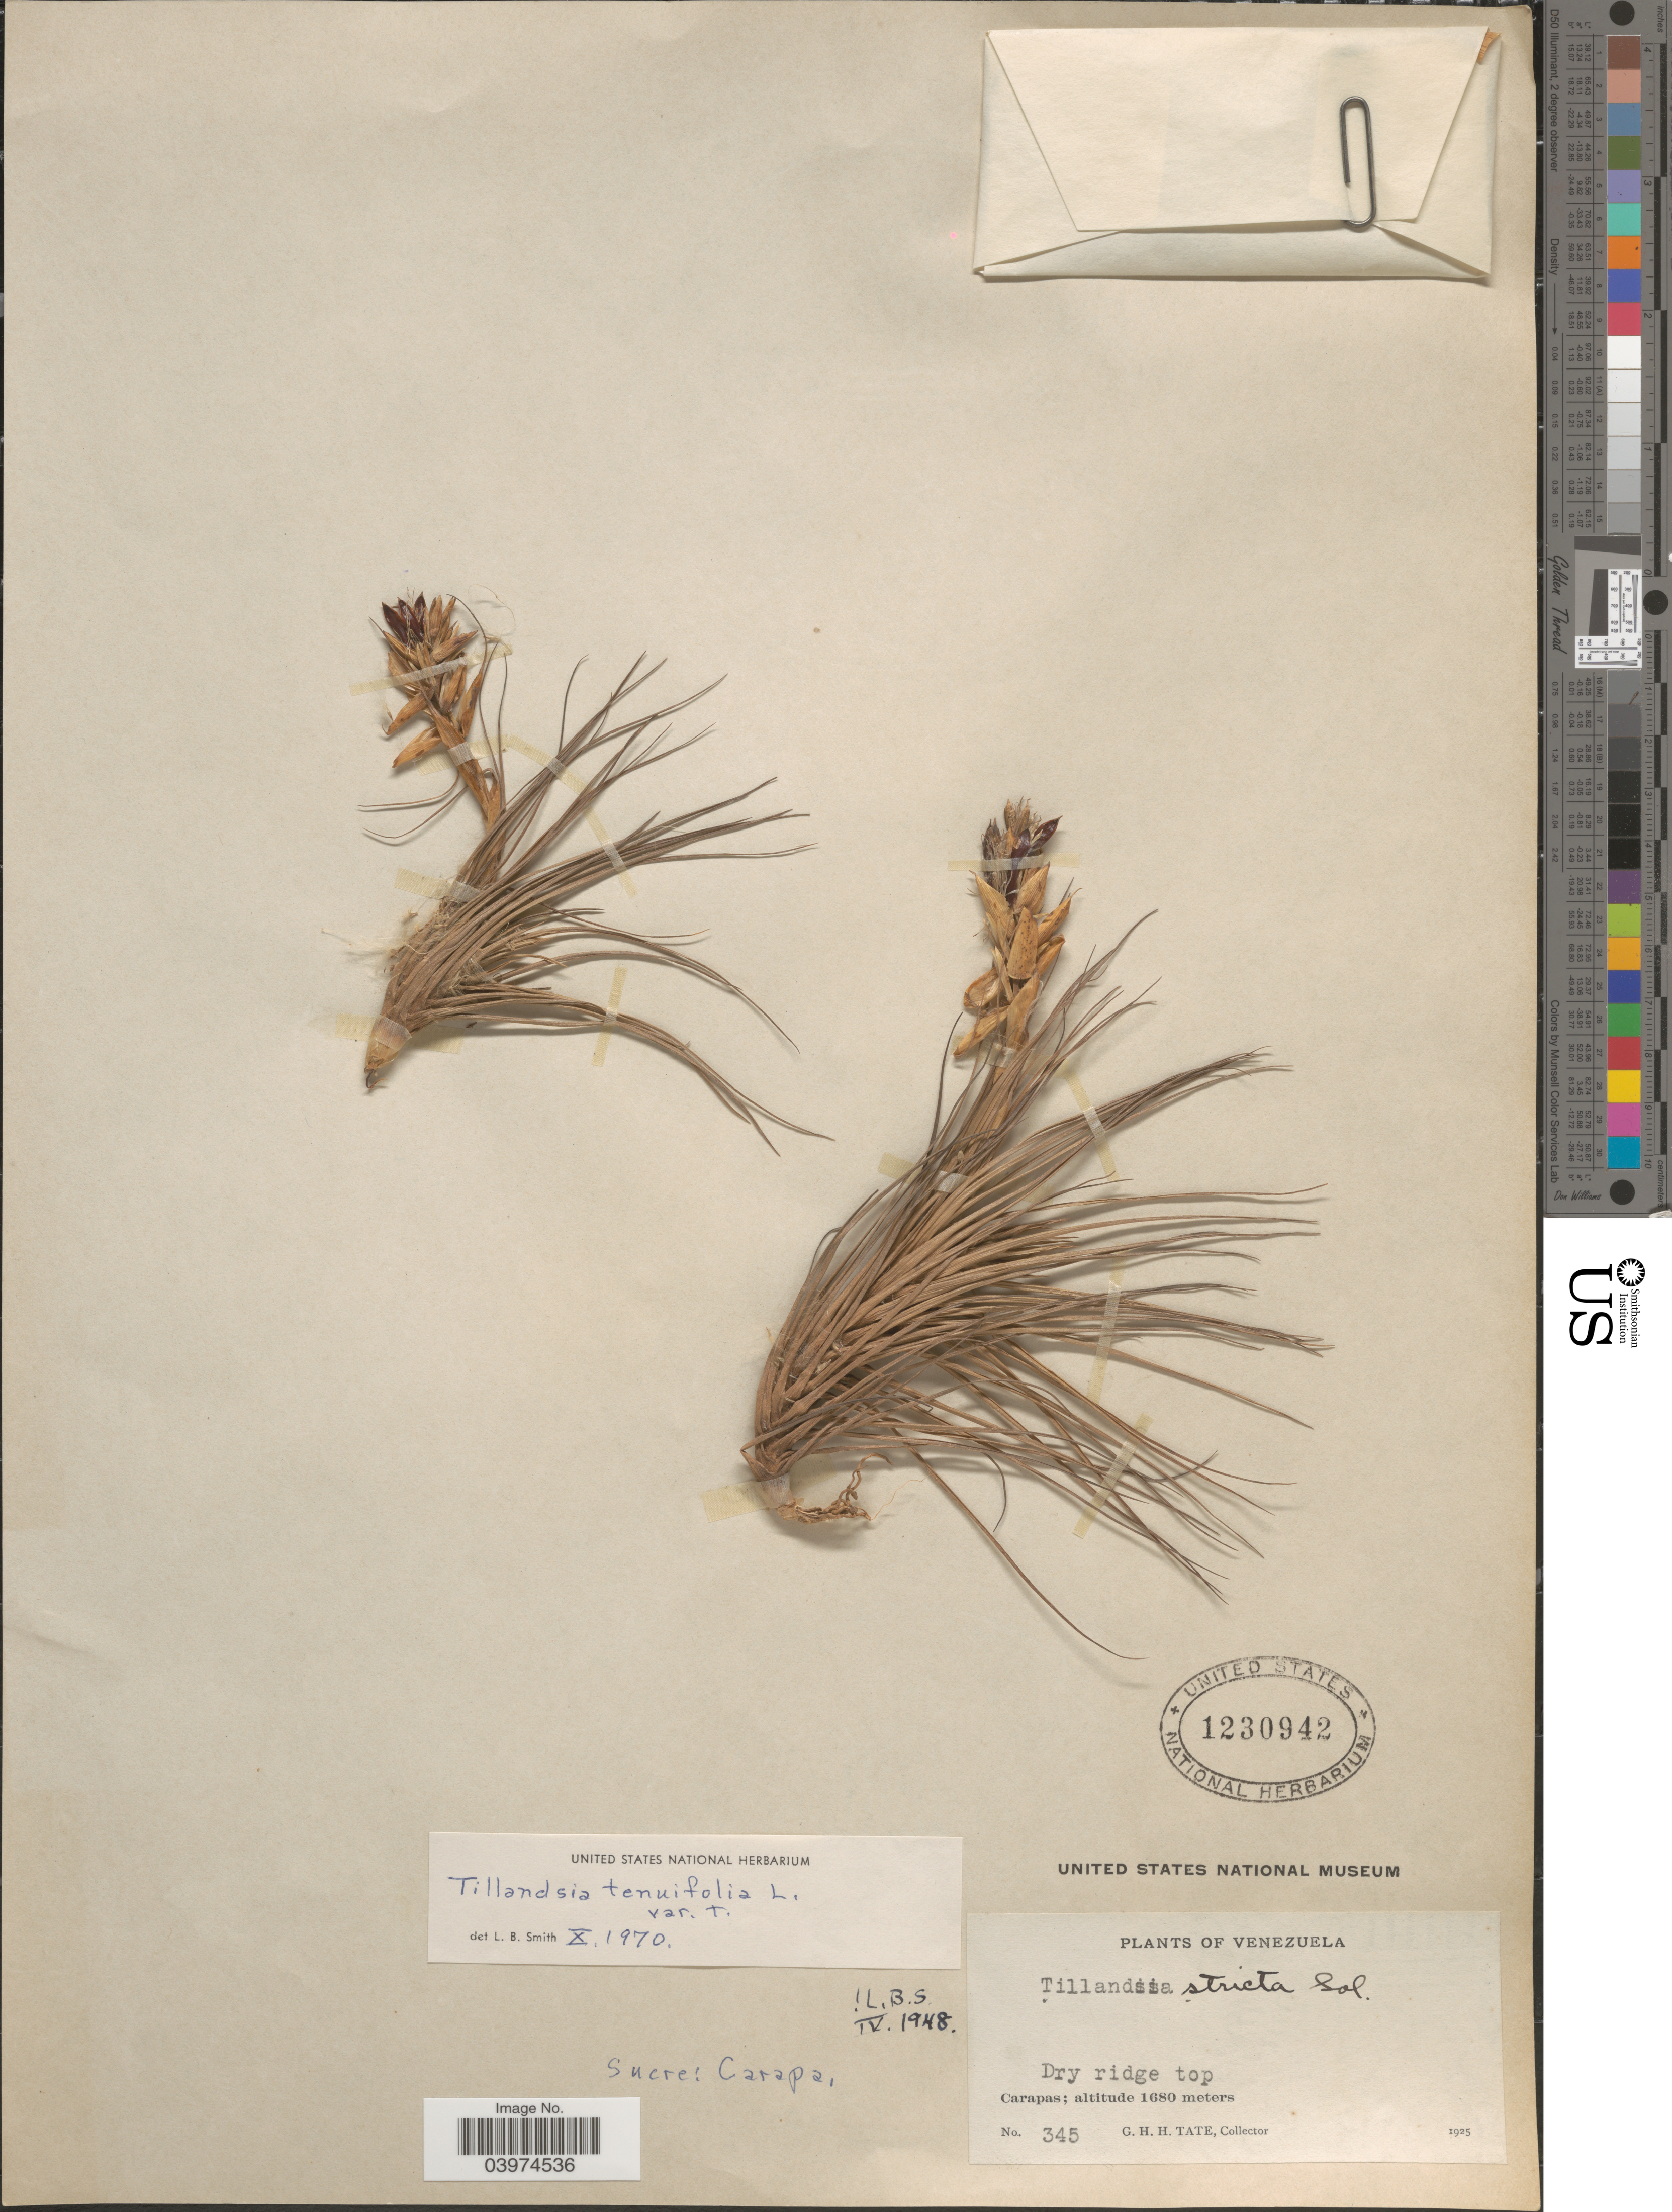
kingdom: Plantae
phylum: Tracheophyta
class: Liliopsida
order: Poales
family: Bromeliaceae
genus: Tillandsia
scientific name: Tillandsia tenuifolia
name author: L.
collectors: G. H. H.Tate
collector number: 345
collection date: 1925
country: Venezuela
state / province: Sucre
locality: Carapas. Dry ridge top.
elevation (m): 1680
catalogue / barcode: US 1230942